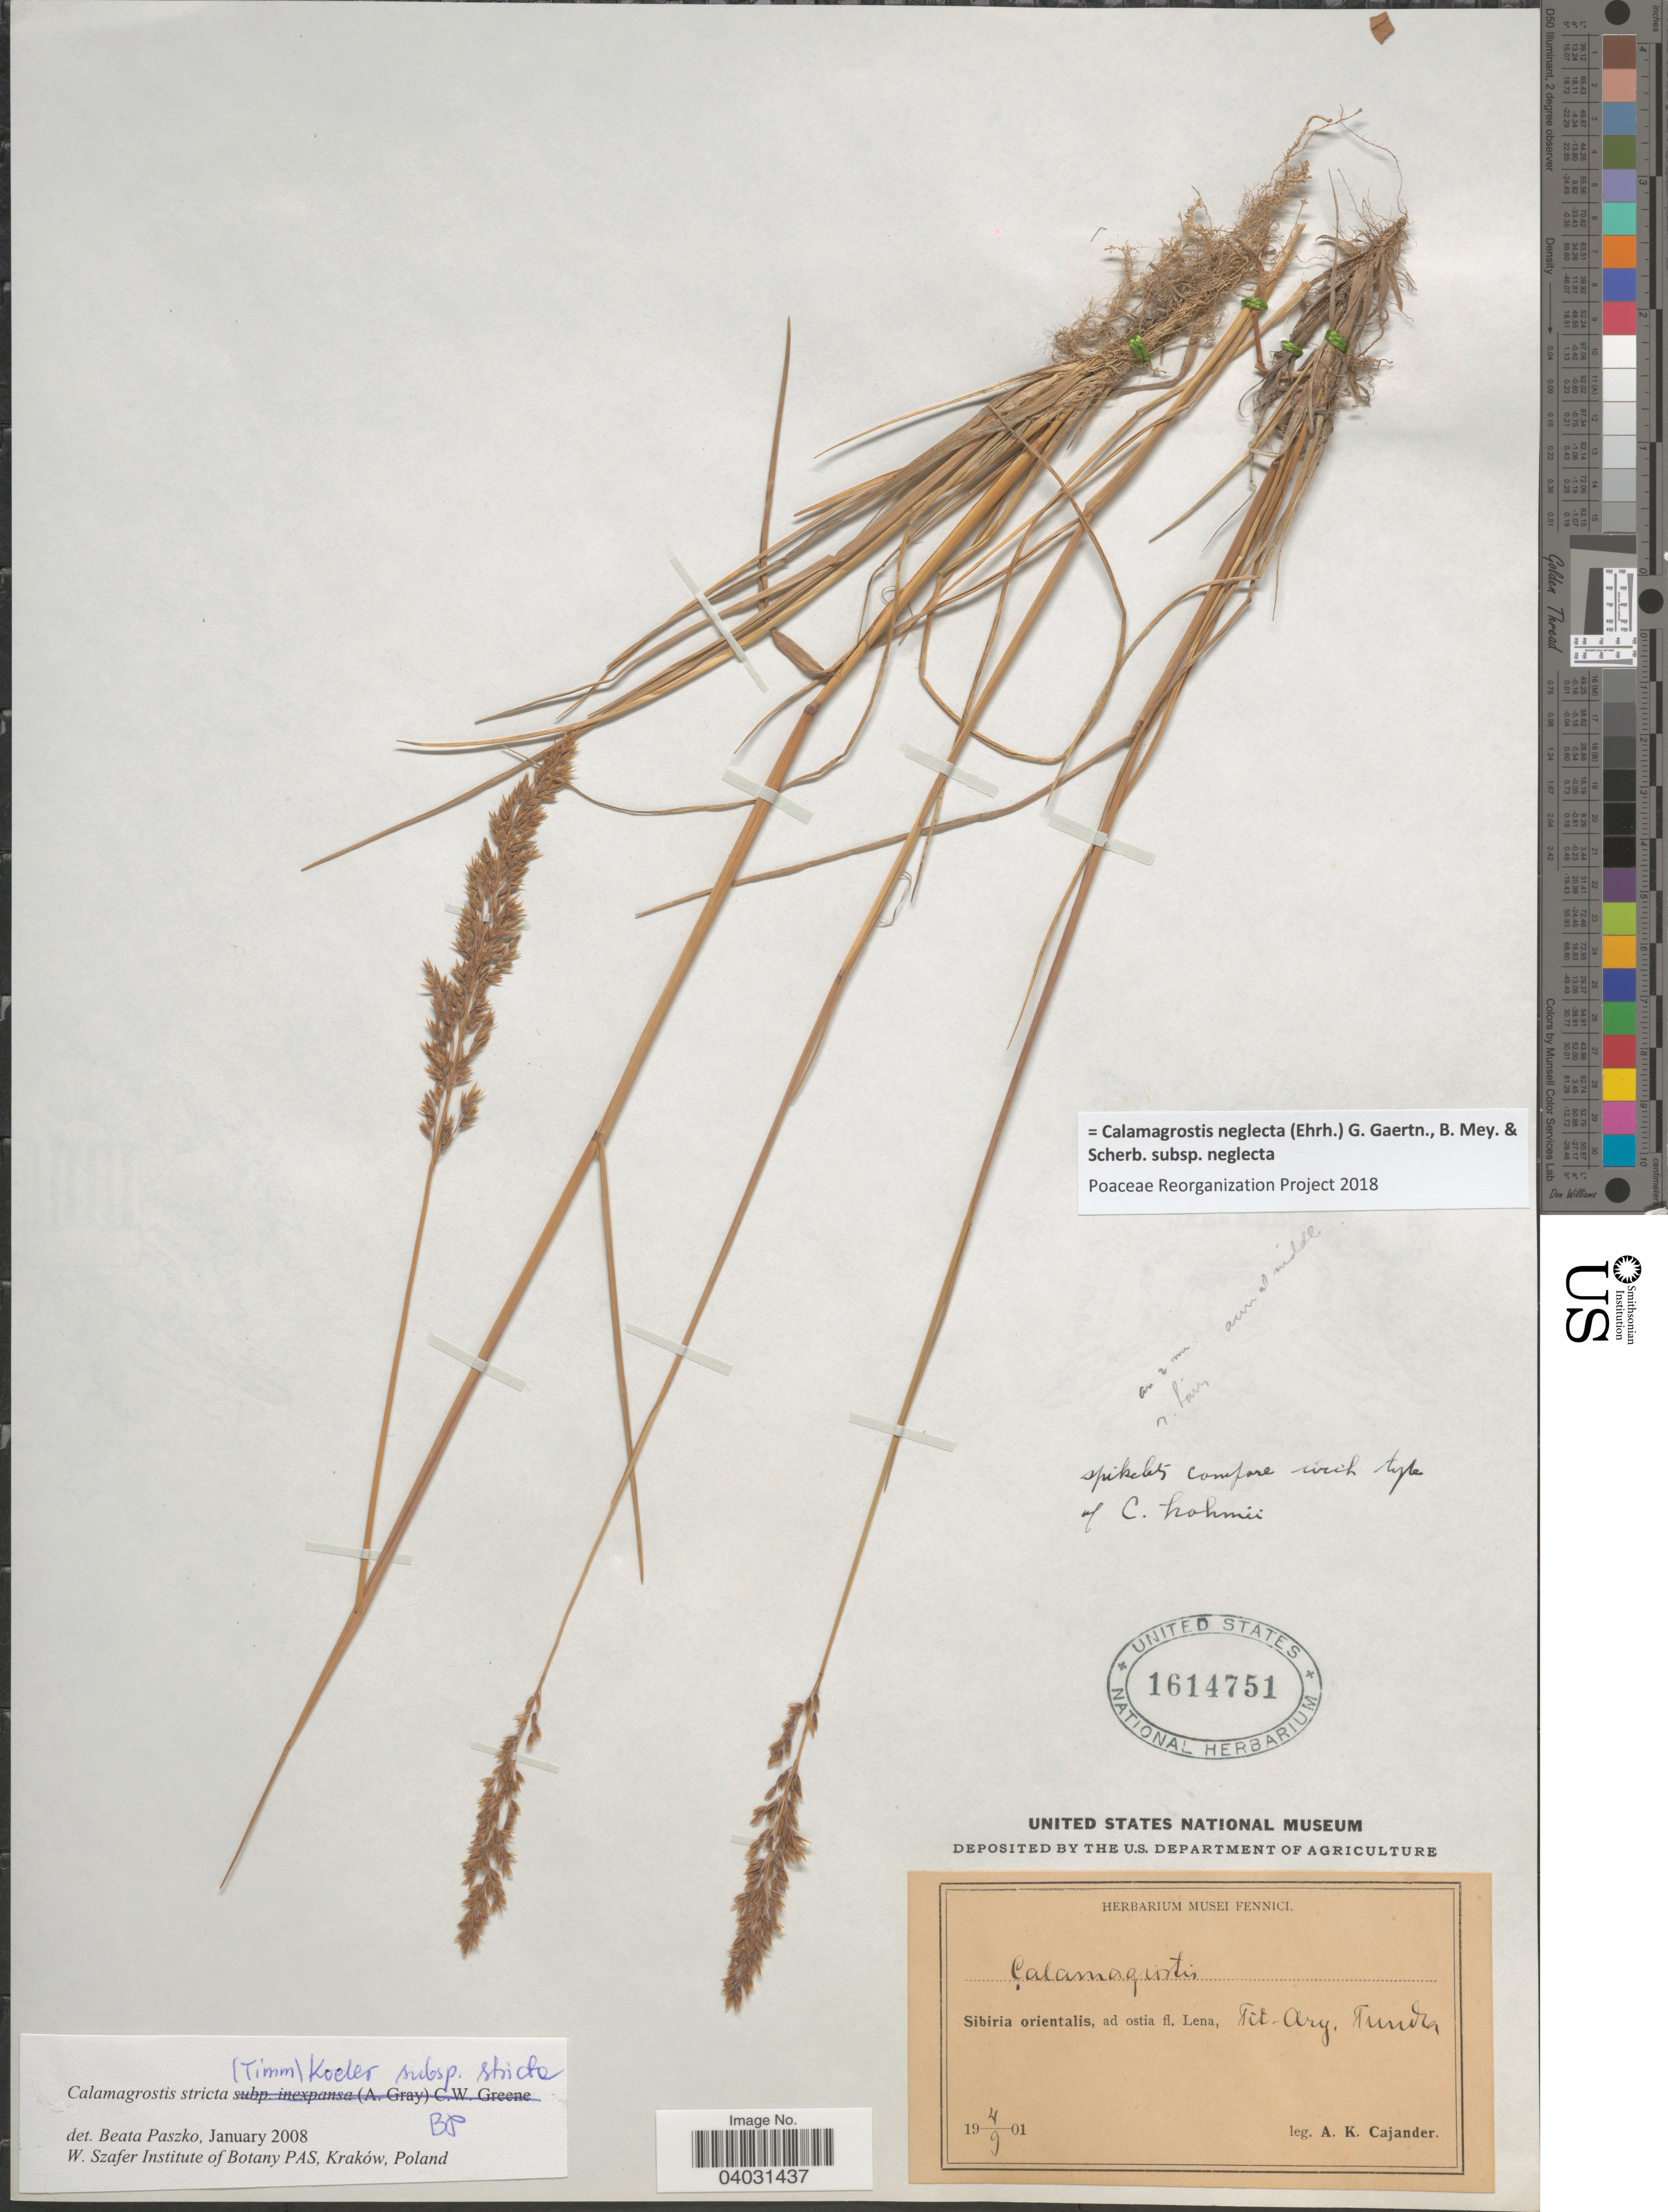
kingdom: Plantae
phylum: Tracheophyta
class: Liliopsida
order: Poales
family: Poaceae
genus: Calamagrostis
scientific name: Calamagrostis neglecta subsp. neglecta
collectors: A. Cajander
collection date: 1901-09-04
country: Russian Federation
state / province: Sakha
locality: Sibiria orientalis, ad ostia fl. Lena, Tit-Ary, Tundra.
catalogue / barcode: US 1614751